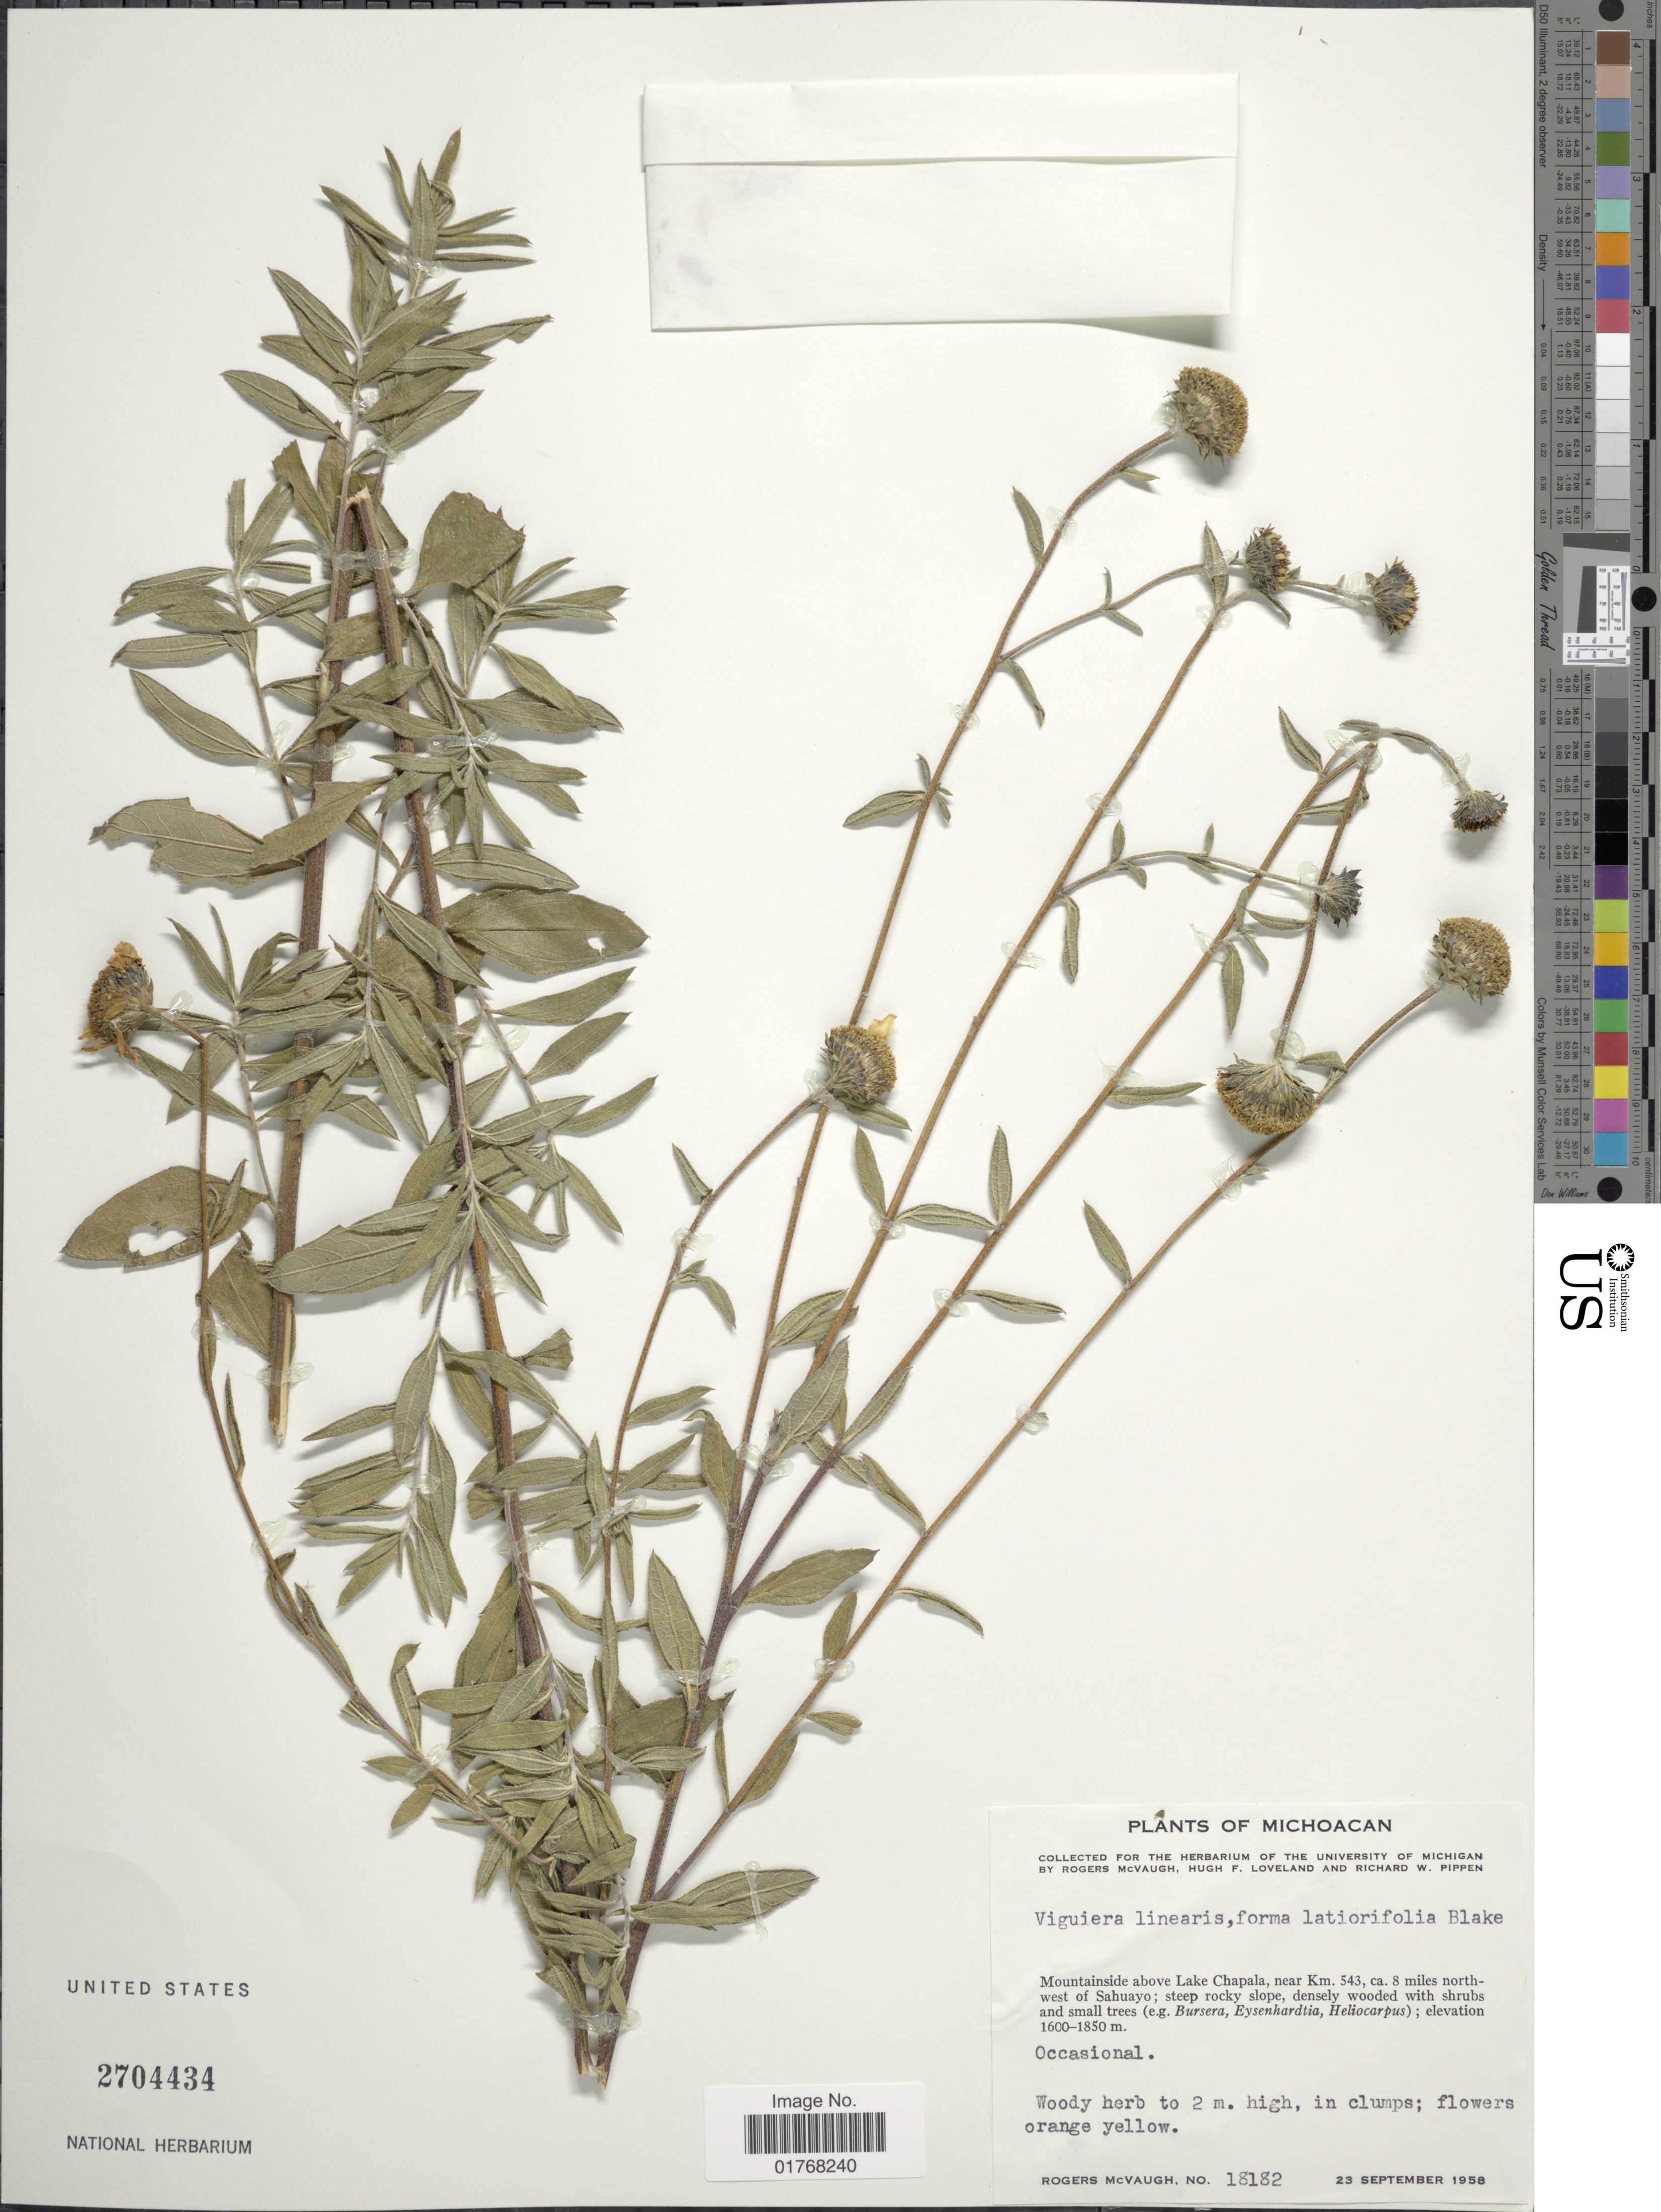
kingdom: Plantae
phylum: Tracheophyta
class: Magnoliopsida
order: Asterales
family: Asteraceae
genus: Viguiera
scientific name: Viguiera linearis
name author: (Cav.) Sch. Bip.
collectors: R. McVaugh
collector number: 18182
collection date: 1958-09-23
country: Mexico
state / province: Michoacán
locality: Mountainside above Lake Chapala, near Km 543, ca 8 miles northwest of Sahuayo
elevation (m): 1600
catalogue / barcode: US 2704434